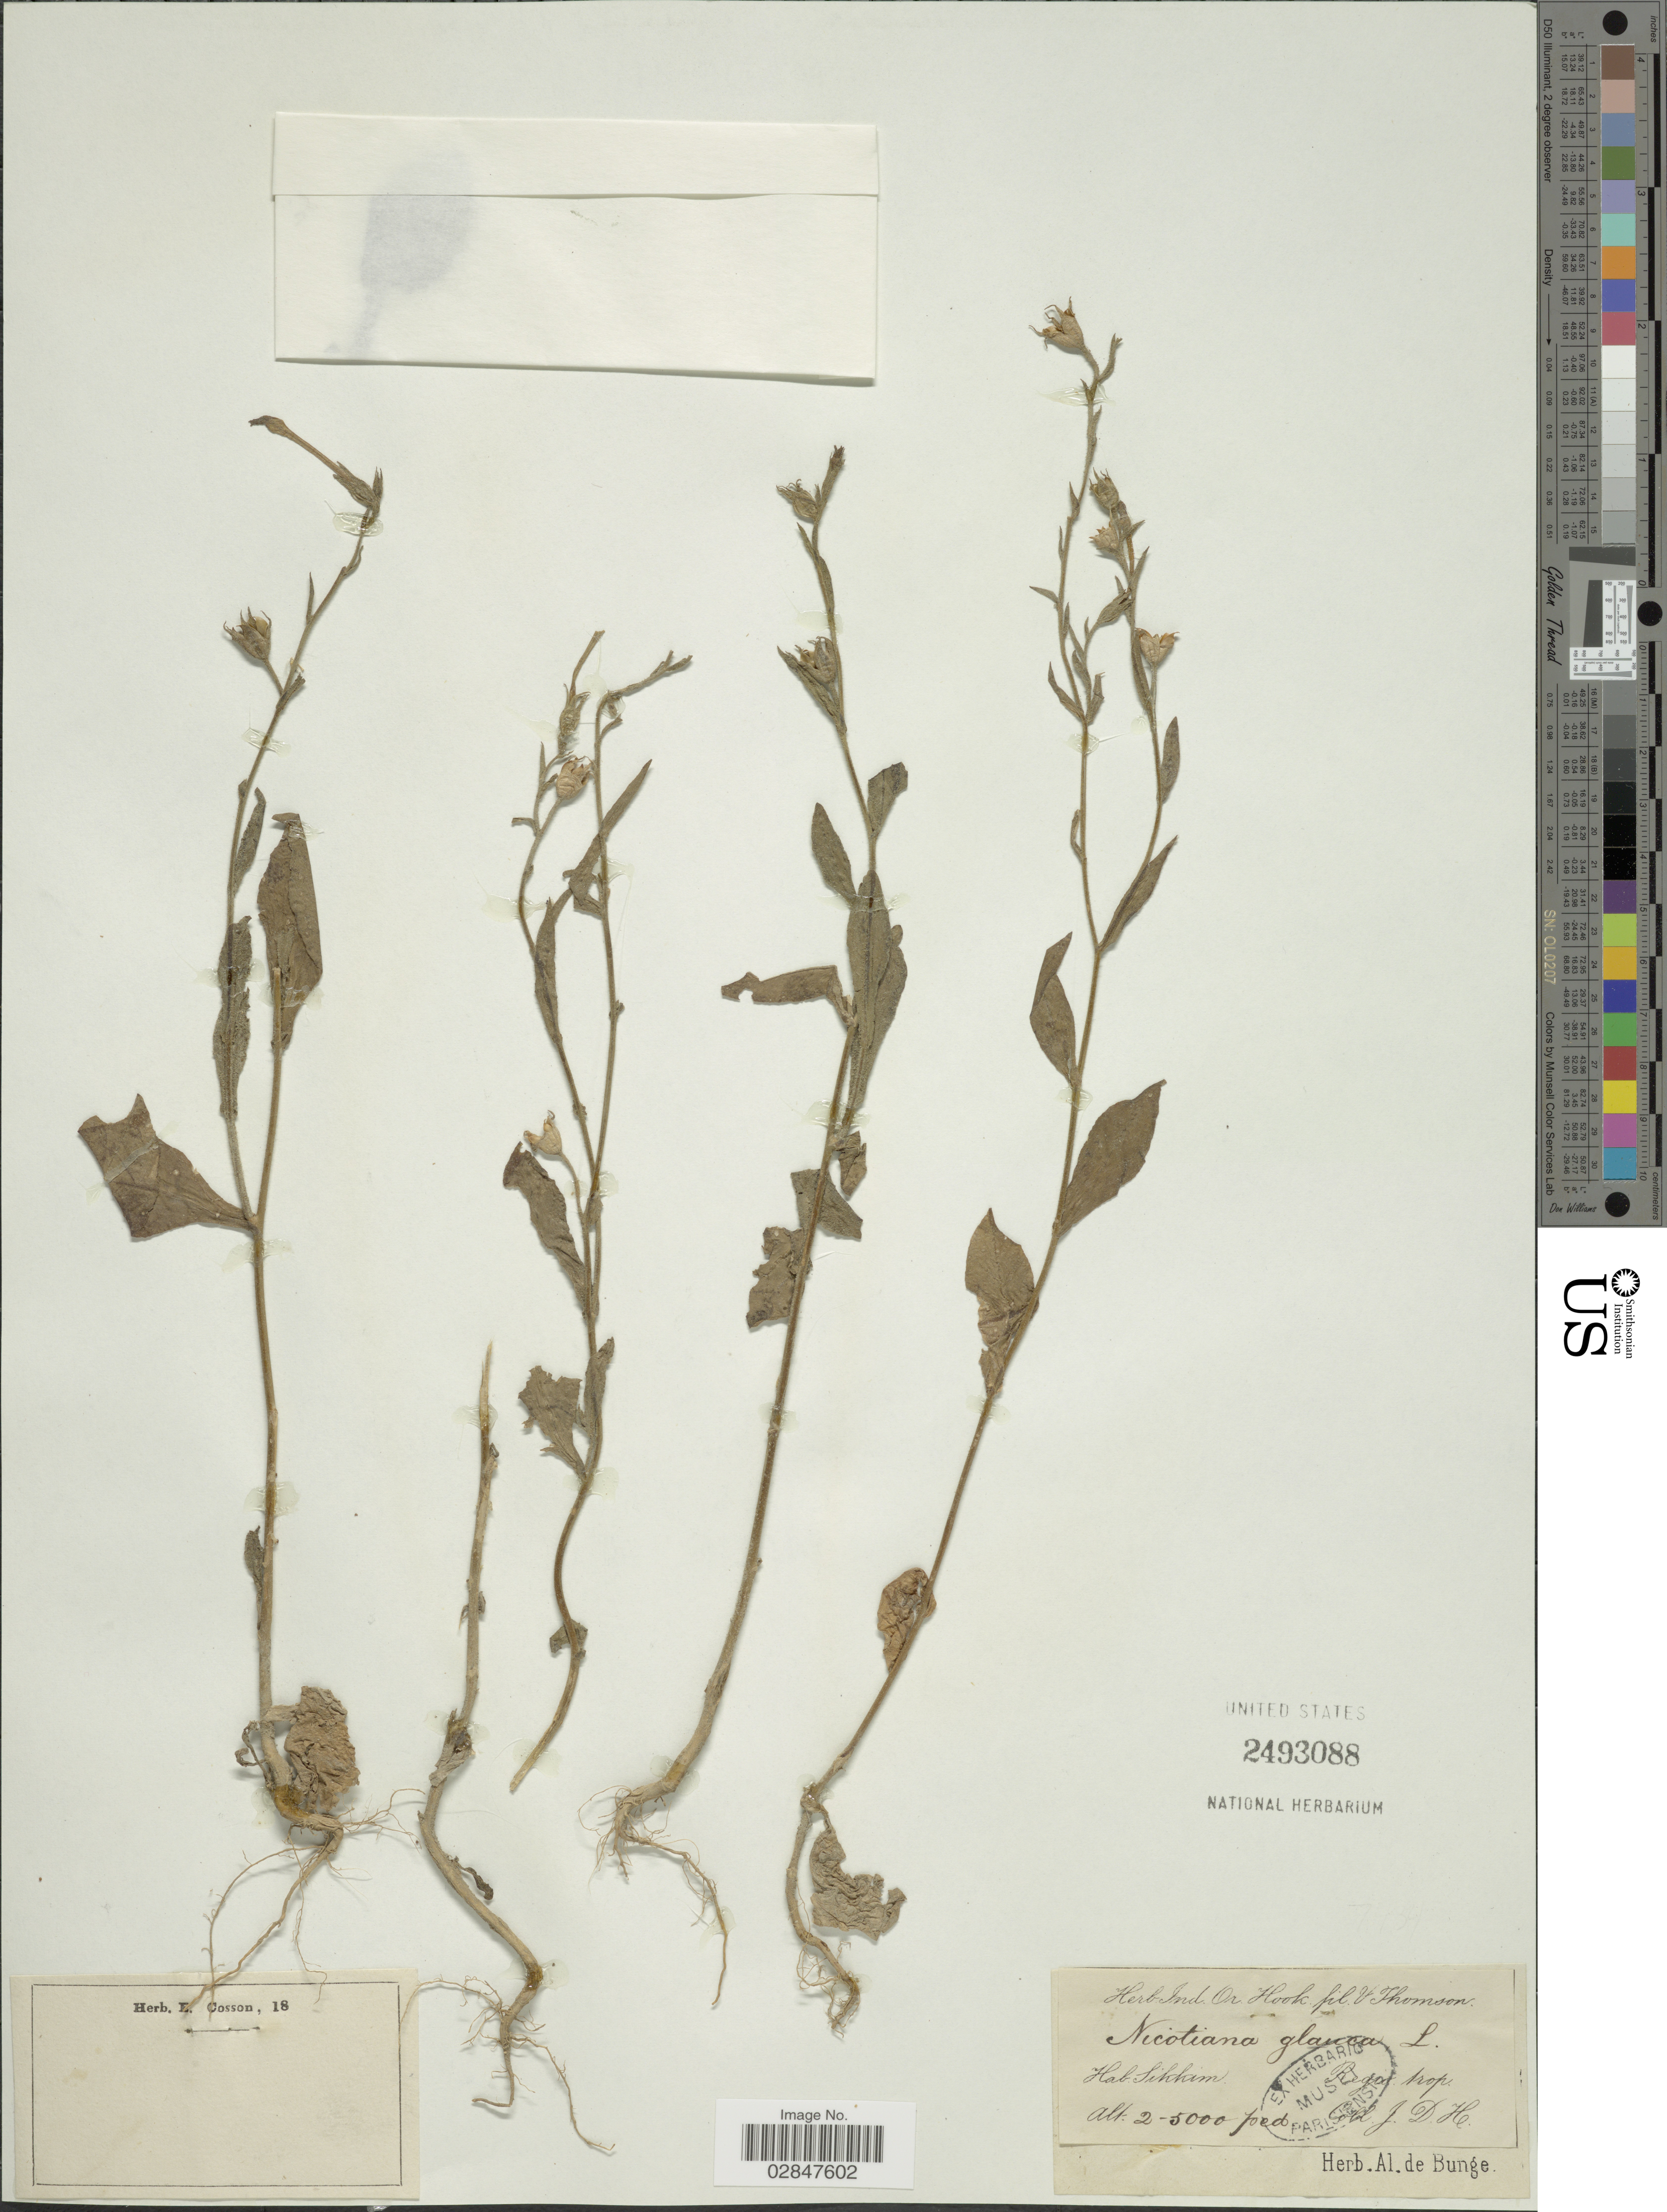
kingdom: Plantae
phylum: Tracheophyta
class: Magnoliopsida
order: Solanales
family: Solanaceae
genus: Nicotiana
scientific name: Nicotiana glauca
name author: Graham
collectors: J. D. Hooker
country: India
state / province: Sikkim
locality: Sikkim.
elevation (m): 610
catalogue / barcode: US 2493088